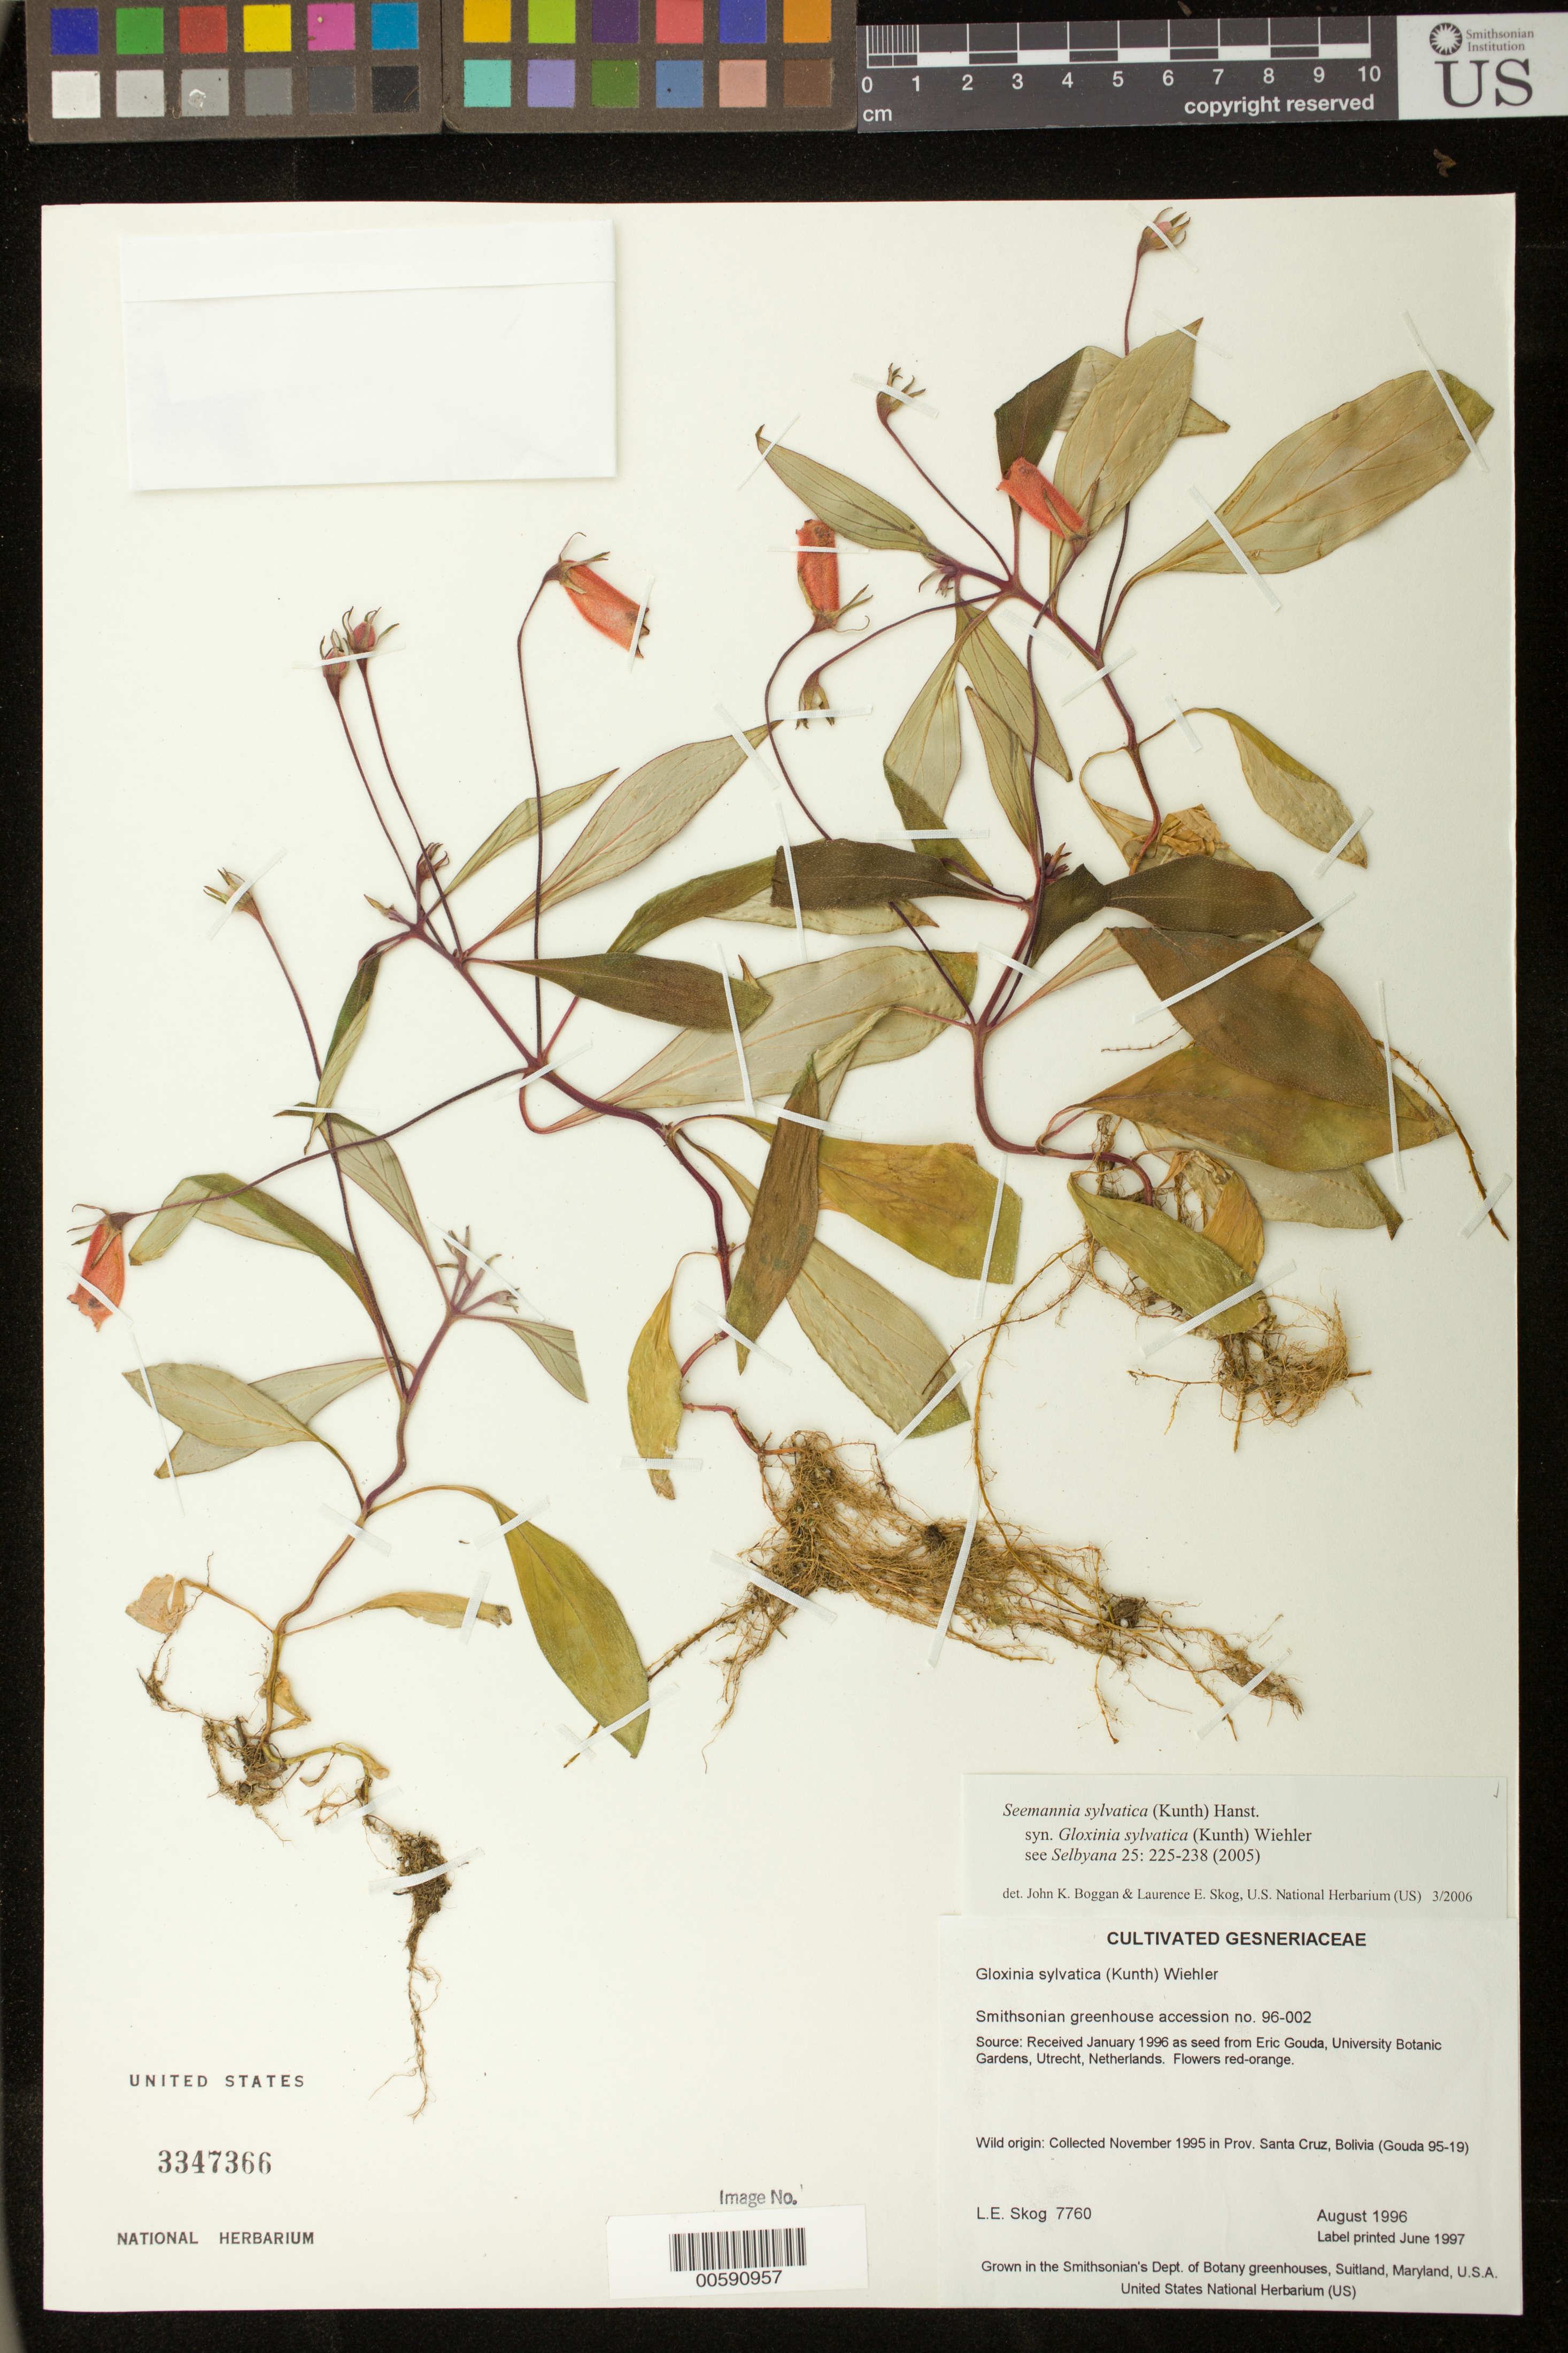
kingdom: Plantae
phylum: Tracheophyta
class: Magnoliopsida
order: Lamiales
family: Gesneriaceae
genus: Seemannia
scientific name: Seemannia sylvatica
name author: (Kunth) Hanst.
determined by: Boggan, J. K.; Skog, L. E.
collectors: L. E. Skog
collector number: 7760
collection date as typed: Aug 1996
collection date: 1996-08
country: Bolivia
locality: Grown in the Smithsonian's Dept. of Botany greenhouses, Suitland, Maryland, U.S.A.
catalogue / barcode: US 3347366